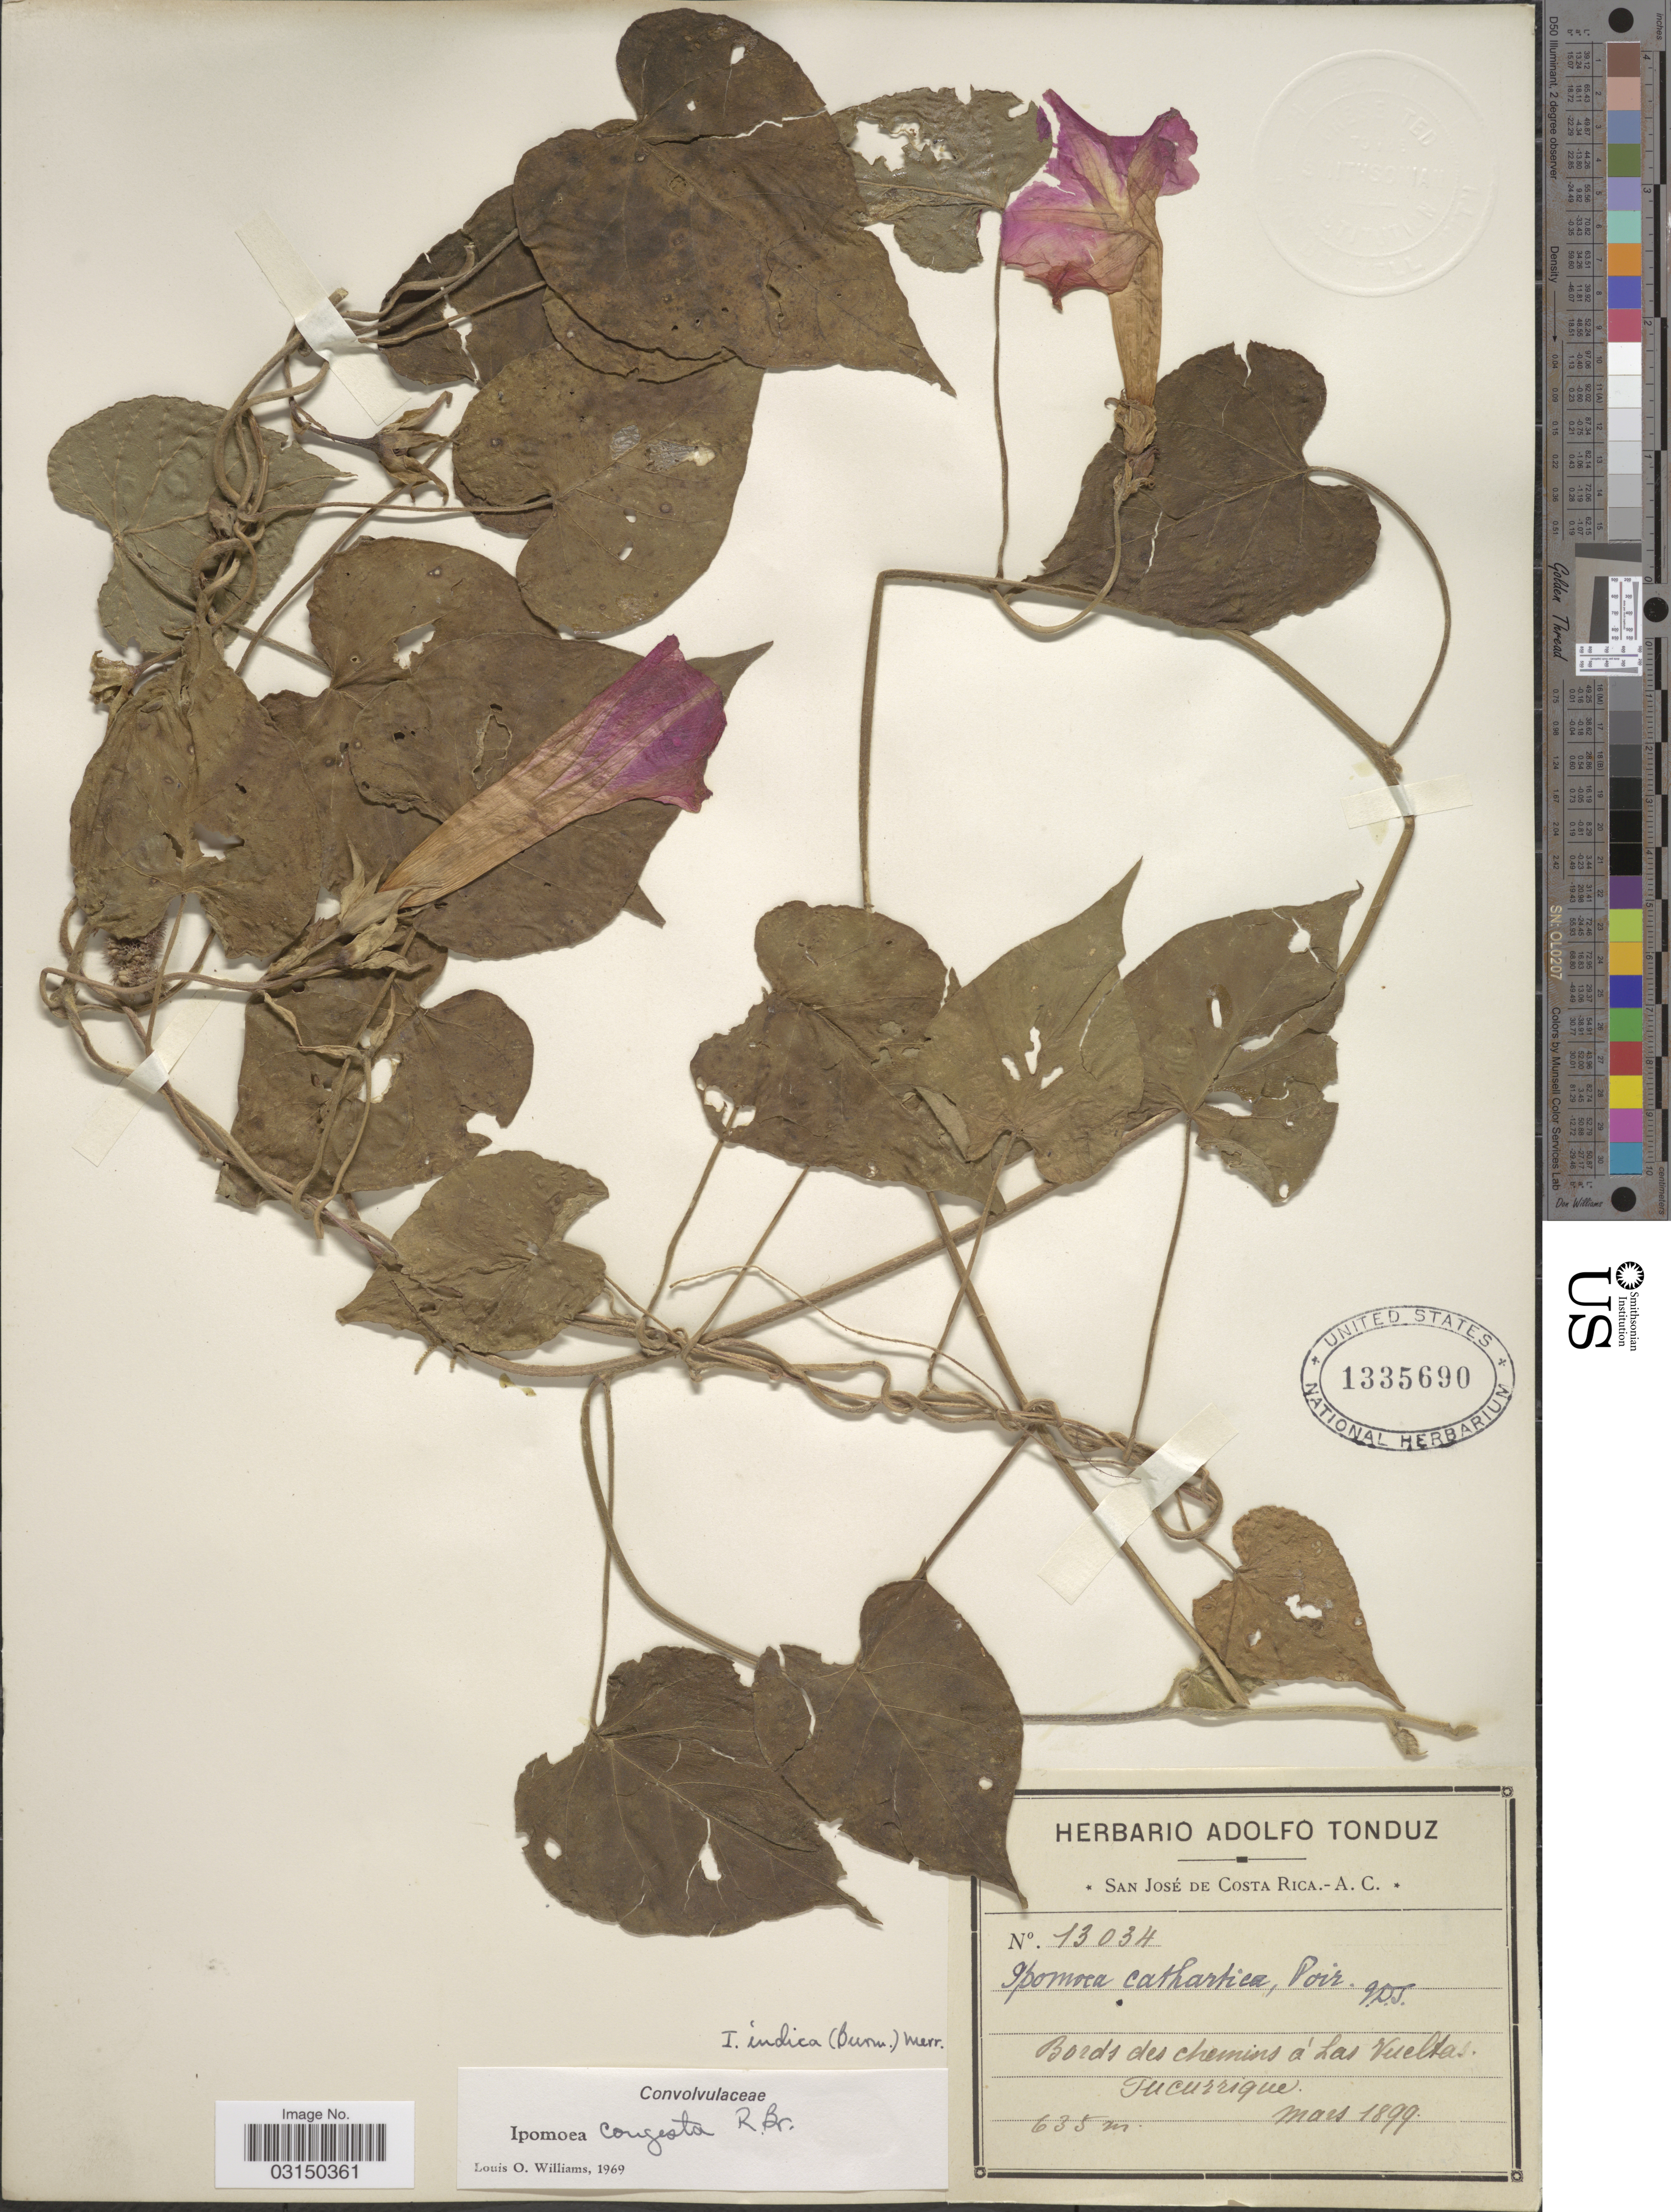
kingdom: Plantae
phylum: Tracheophyta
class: Magnoliopsida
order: Solanales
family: Convolvulaceae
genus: Ipomoea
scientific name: Ipomoea indica (Burm.) Merr. var. indica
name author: (Burm.) Merr.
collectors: ex Herb. Adolfo Tonduz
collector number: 13034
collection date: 1899-03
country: Costa Rica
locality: San José. Bords des chemins á Las Vuelta. Tucurrique.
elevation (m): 635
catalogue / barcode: US 1335690